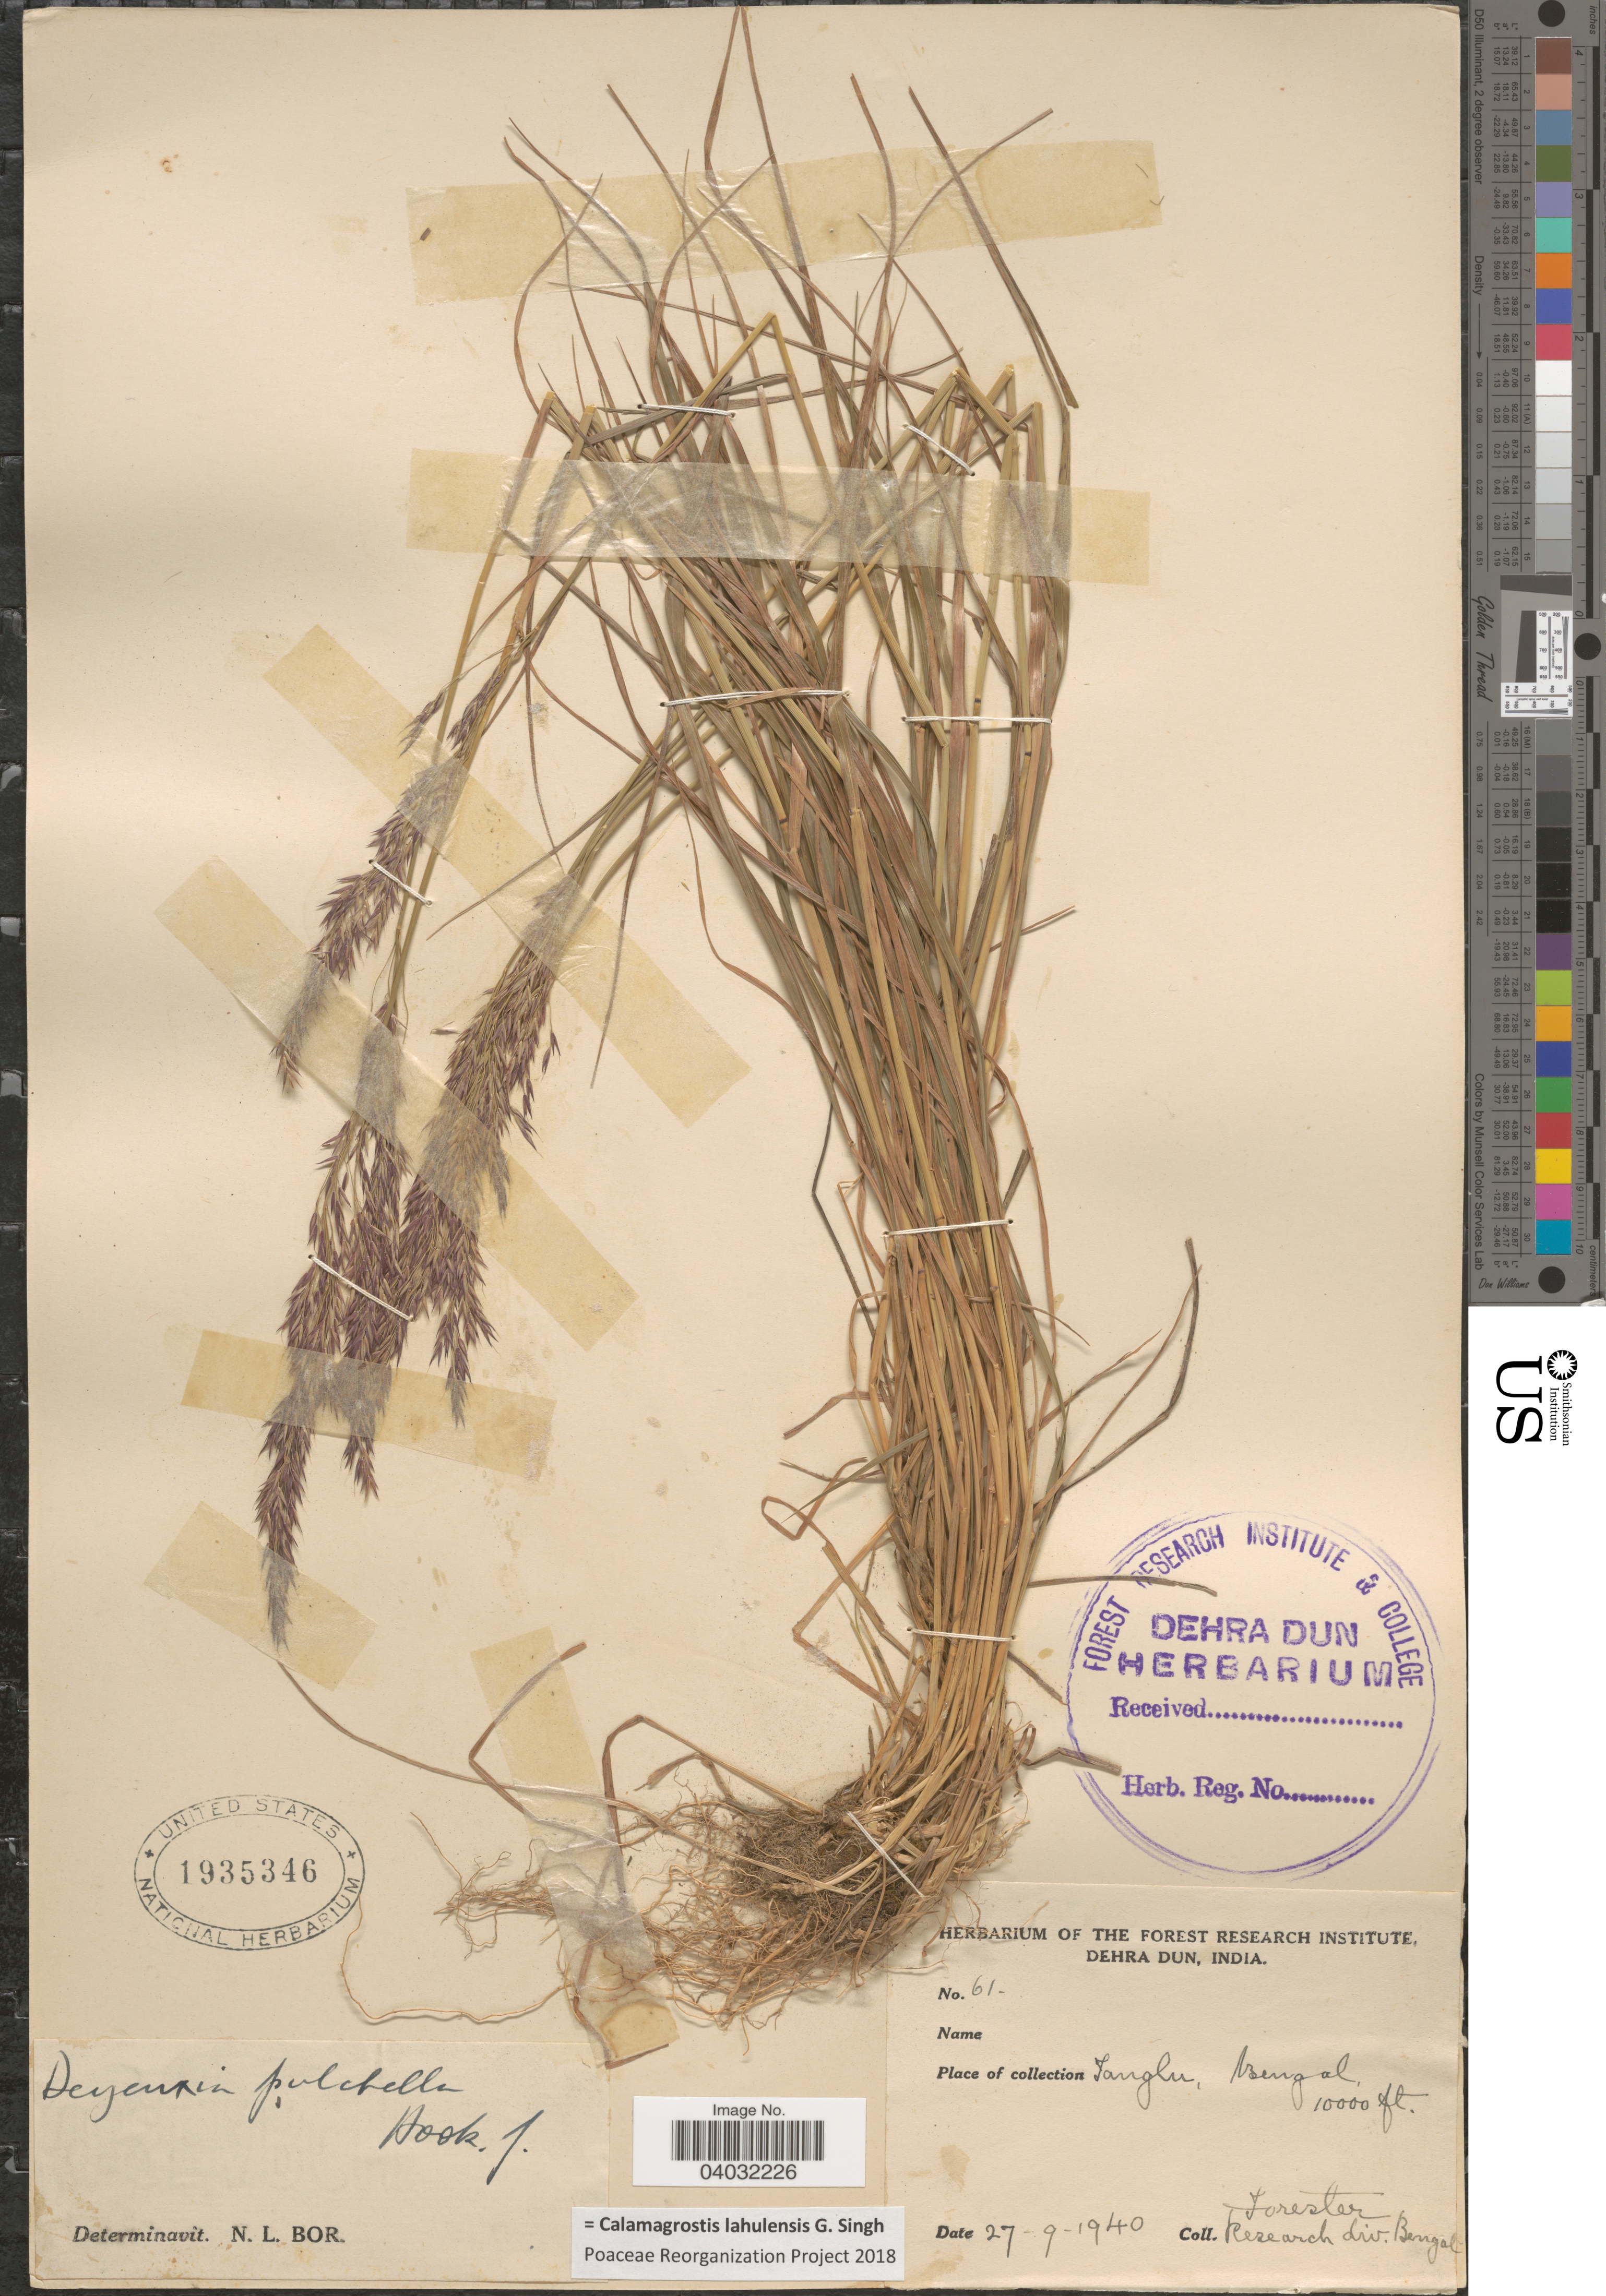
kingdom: Plantae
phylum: Tracheophyta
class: Liliopsida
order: Poales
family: Poaceae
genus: Calamagrostis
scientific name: Calamagrostis lahulensis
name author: G. Singh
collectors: Forester Research div. Bengal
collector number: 61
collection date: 1940-09-27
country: India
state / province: West Bengal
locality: Tanglu, Bengal.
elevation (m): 3048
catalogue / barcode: US 1935346